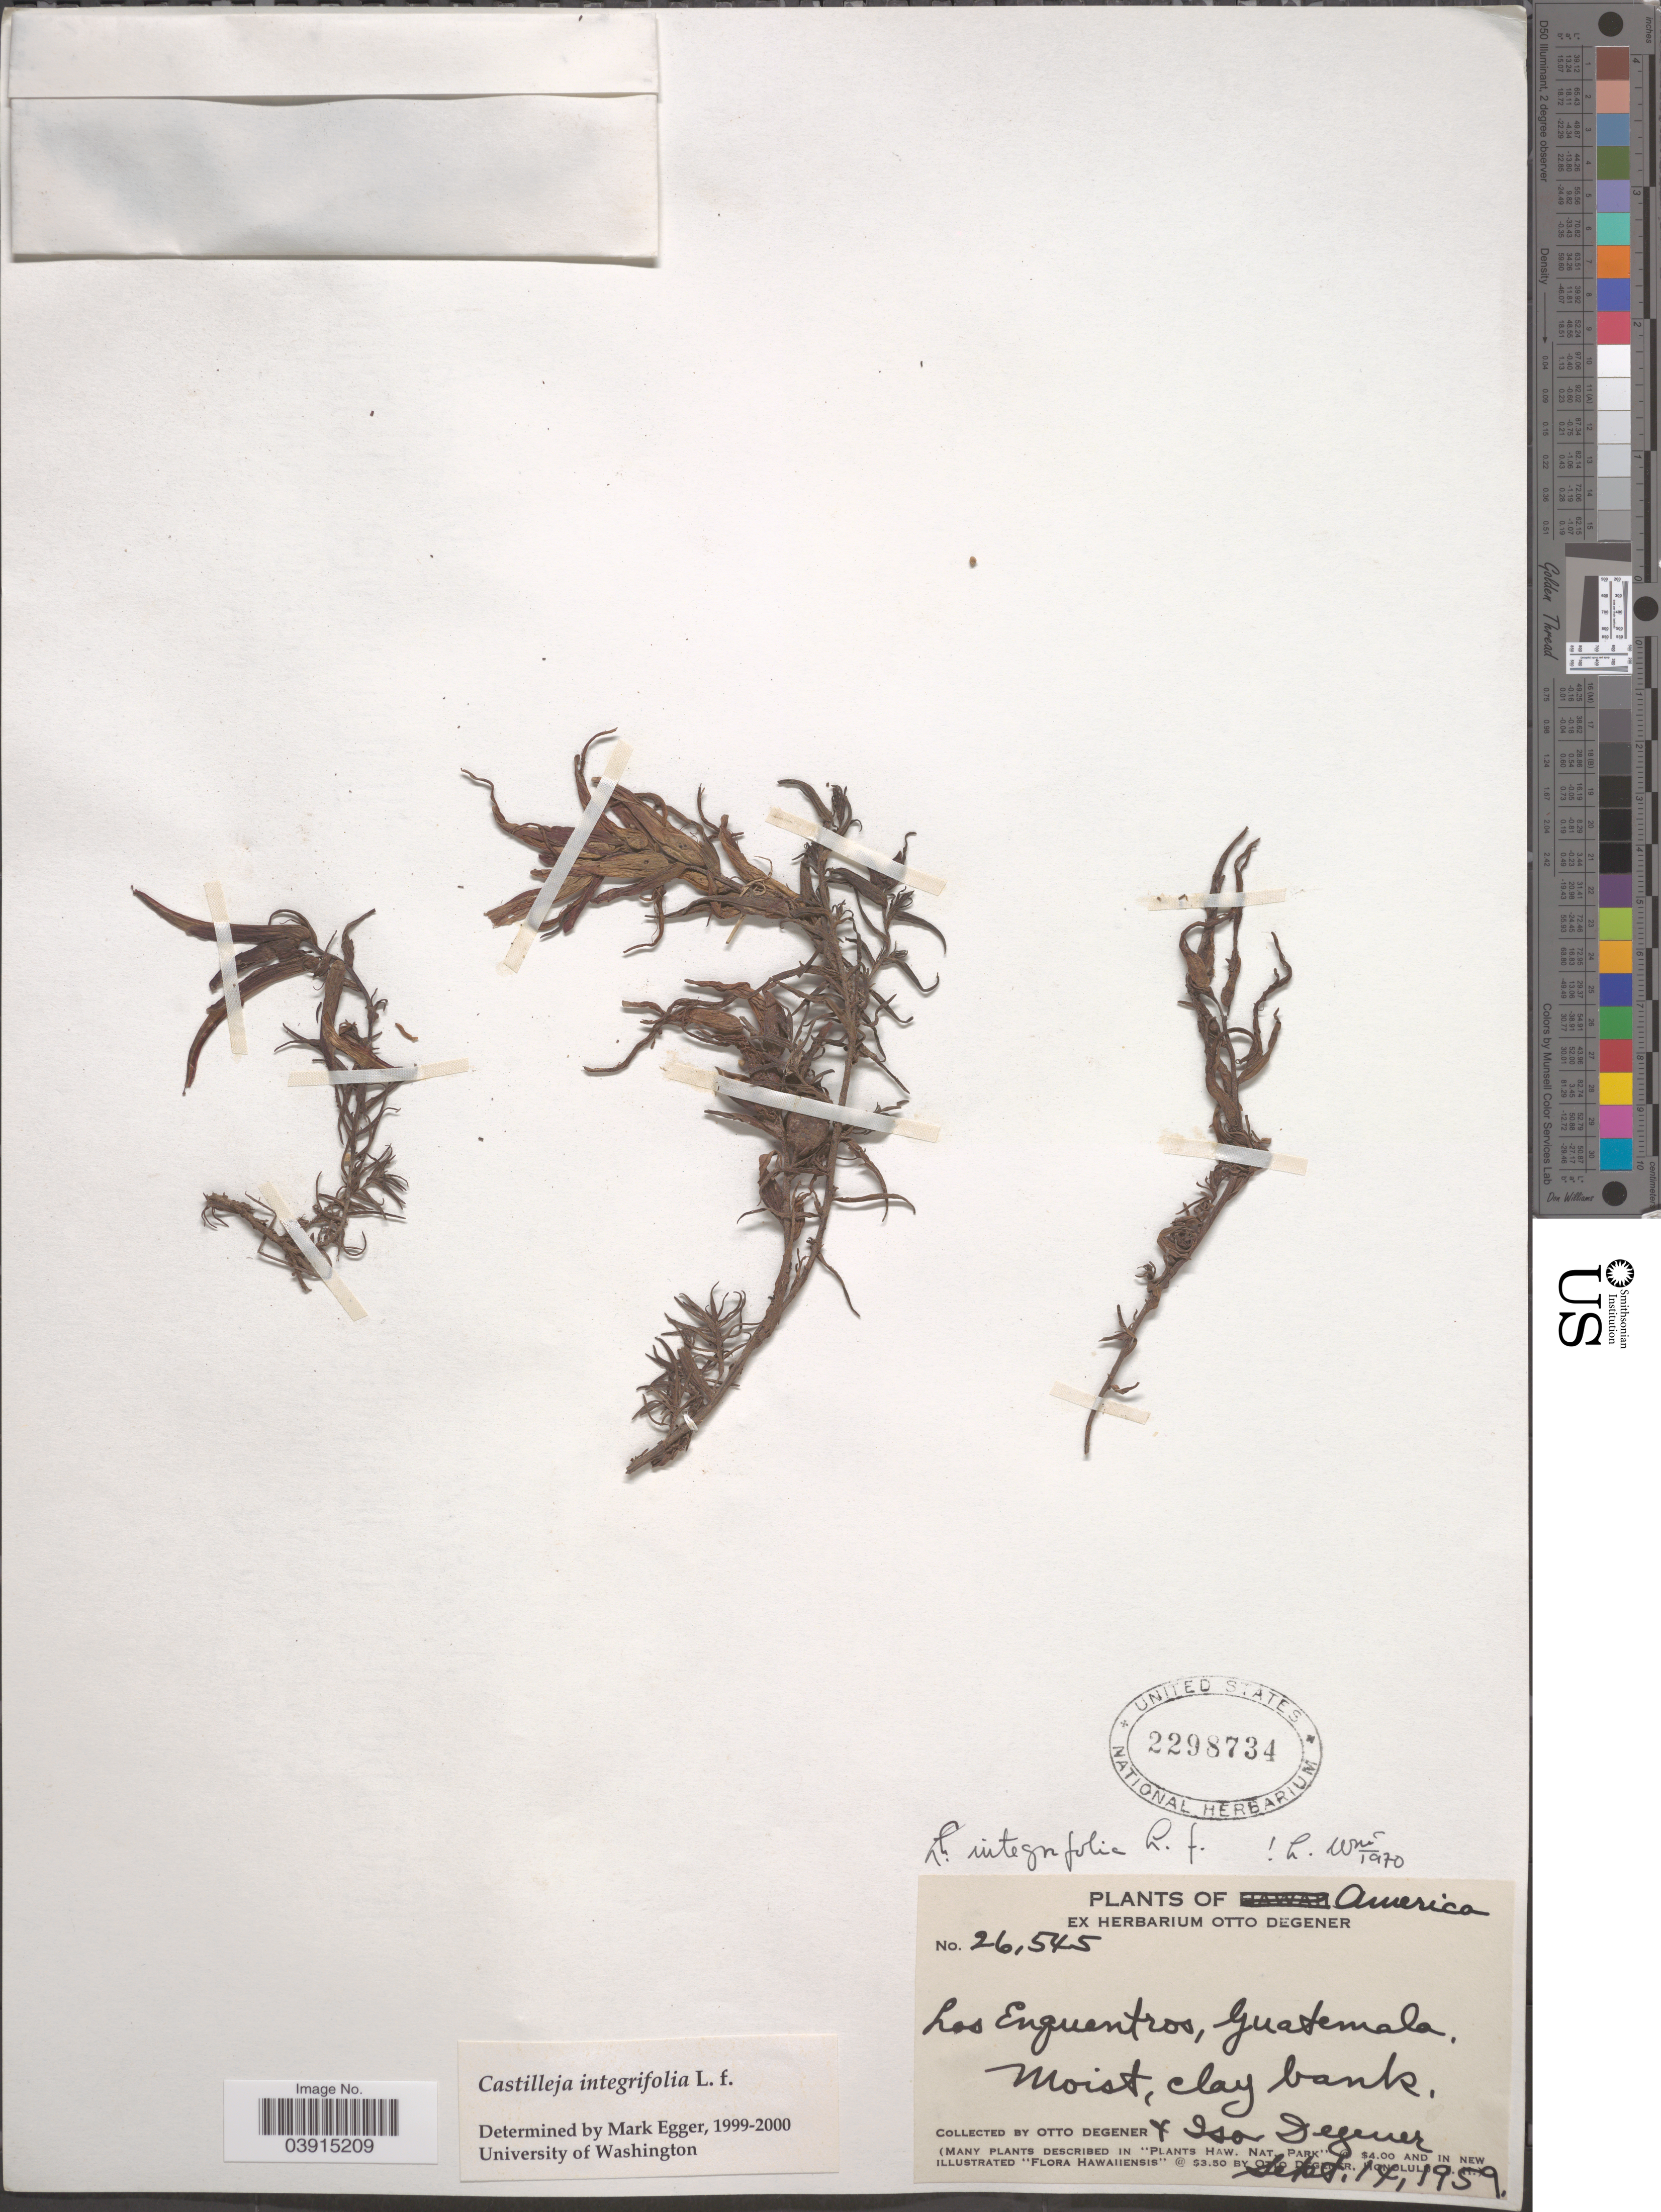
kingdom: Plantae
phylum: Tracheophyta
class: Magnoliopsida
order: Lamiales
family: Orobanchaceae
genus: Castilleja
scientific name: Castilleja integrifolia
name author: L. f.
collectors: O. Degener & I. Degener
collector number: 26545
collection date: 1959-09-14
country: Guatemala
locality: America. Los Enquentros.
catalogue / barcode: US 2298734